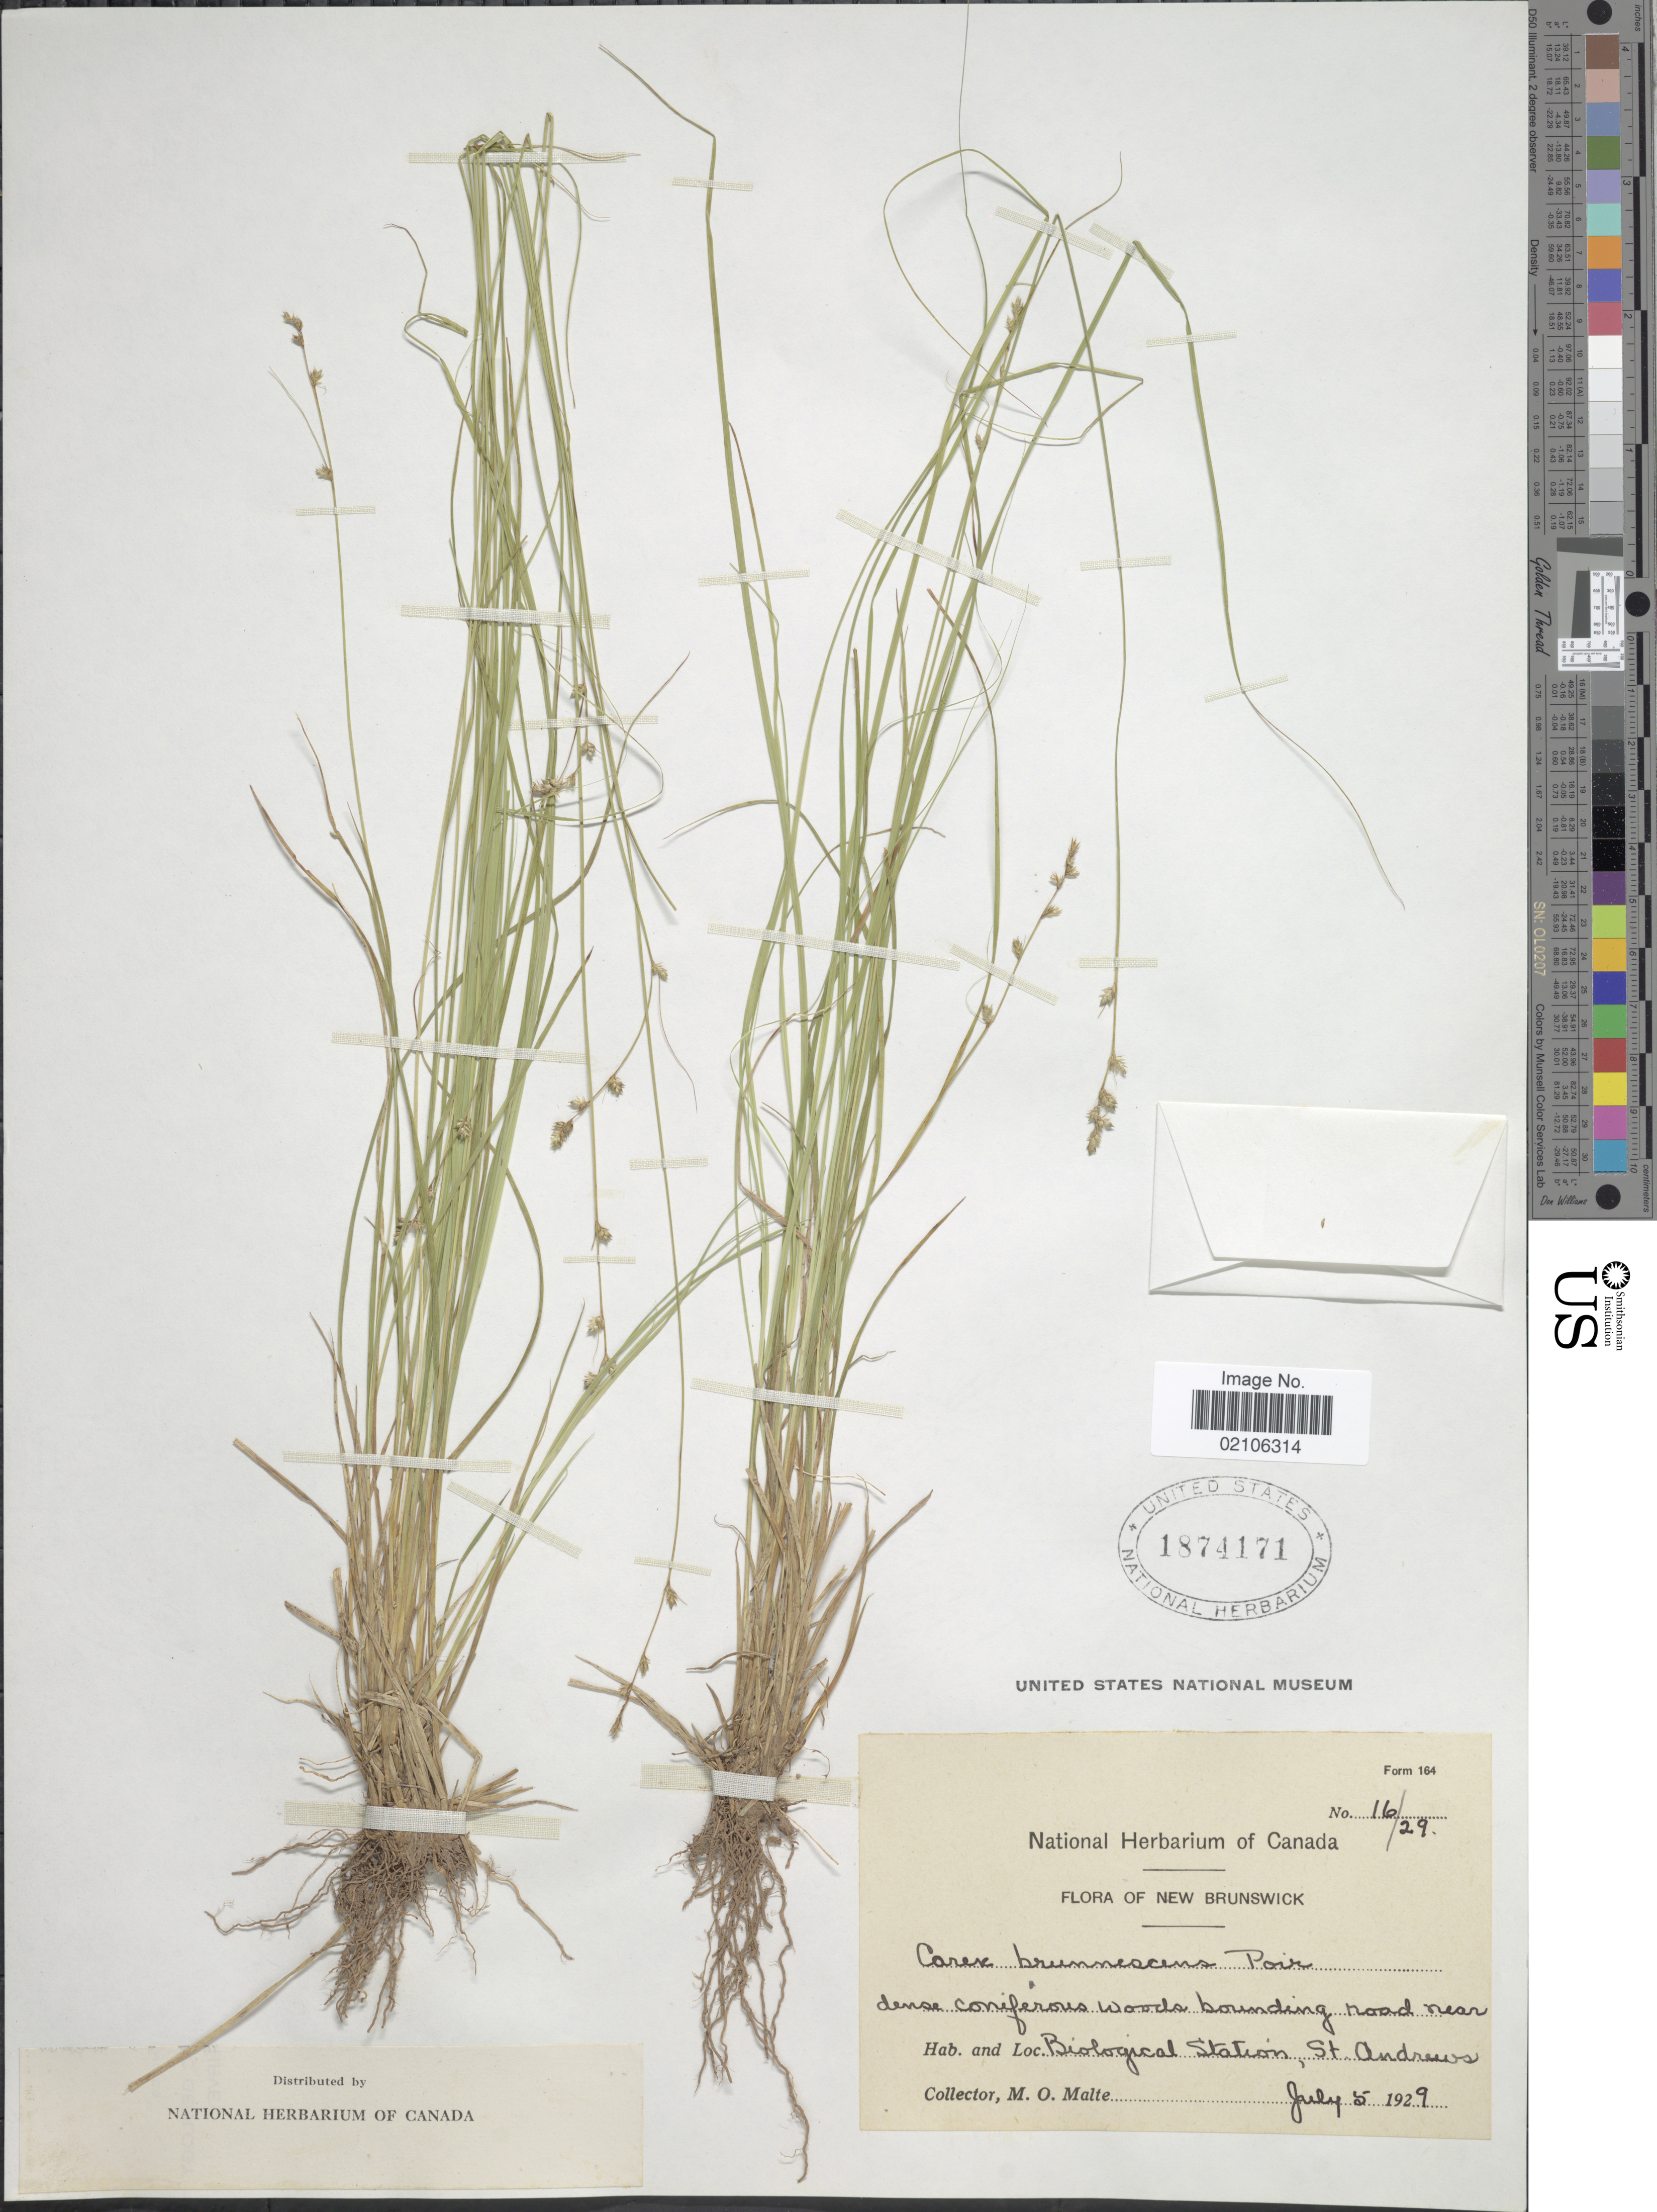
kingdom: Plantae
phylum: Tracheophyta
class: Liliopsida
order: Poales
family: Cyperaceae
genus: Carex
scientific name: Carex brunnescens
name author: (Pers.) Poir.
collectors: M. O. Malte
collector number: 16/29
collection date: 1929-07-05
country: Canada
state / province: New Brunswick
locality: Dense conferous woods bounding road near Bilogical Station, St. Andrews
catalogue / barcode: US 1874171